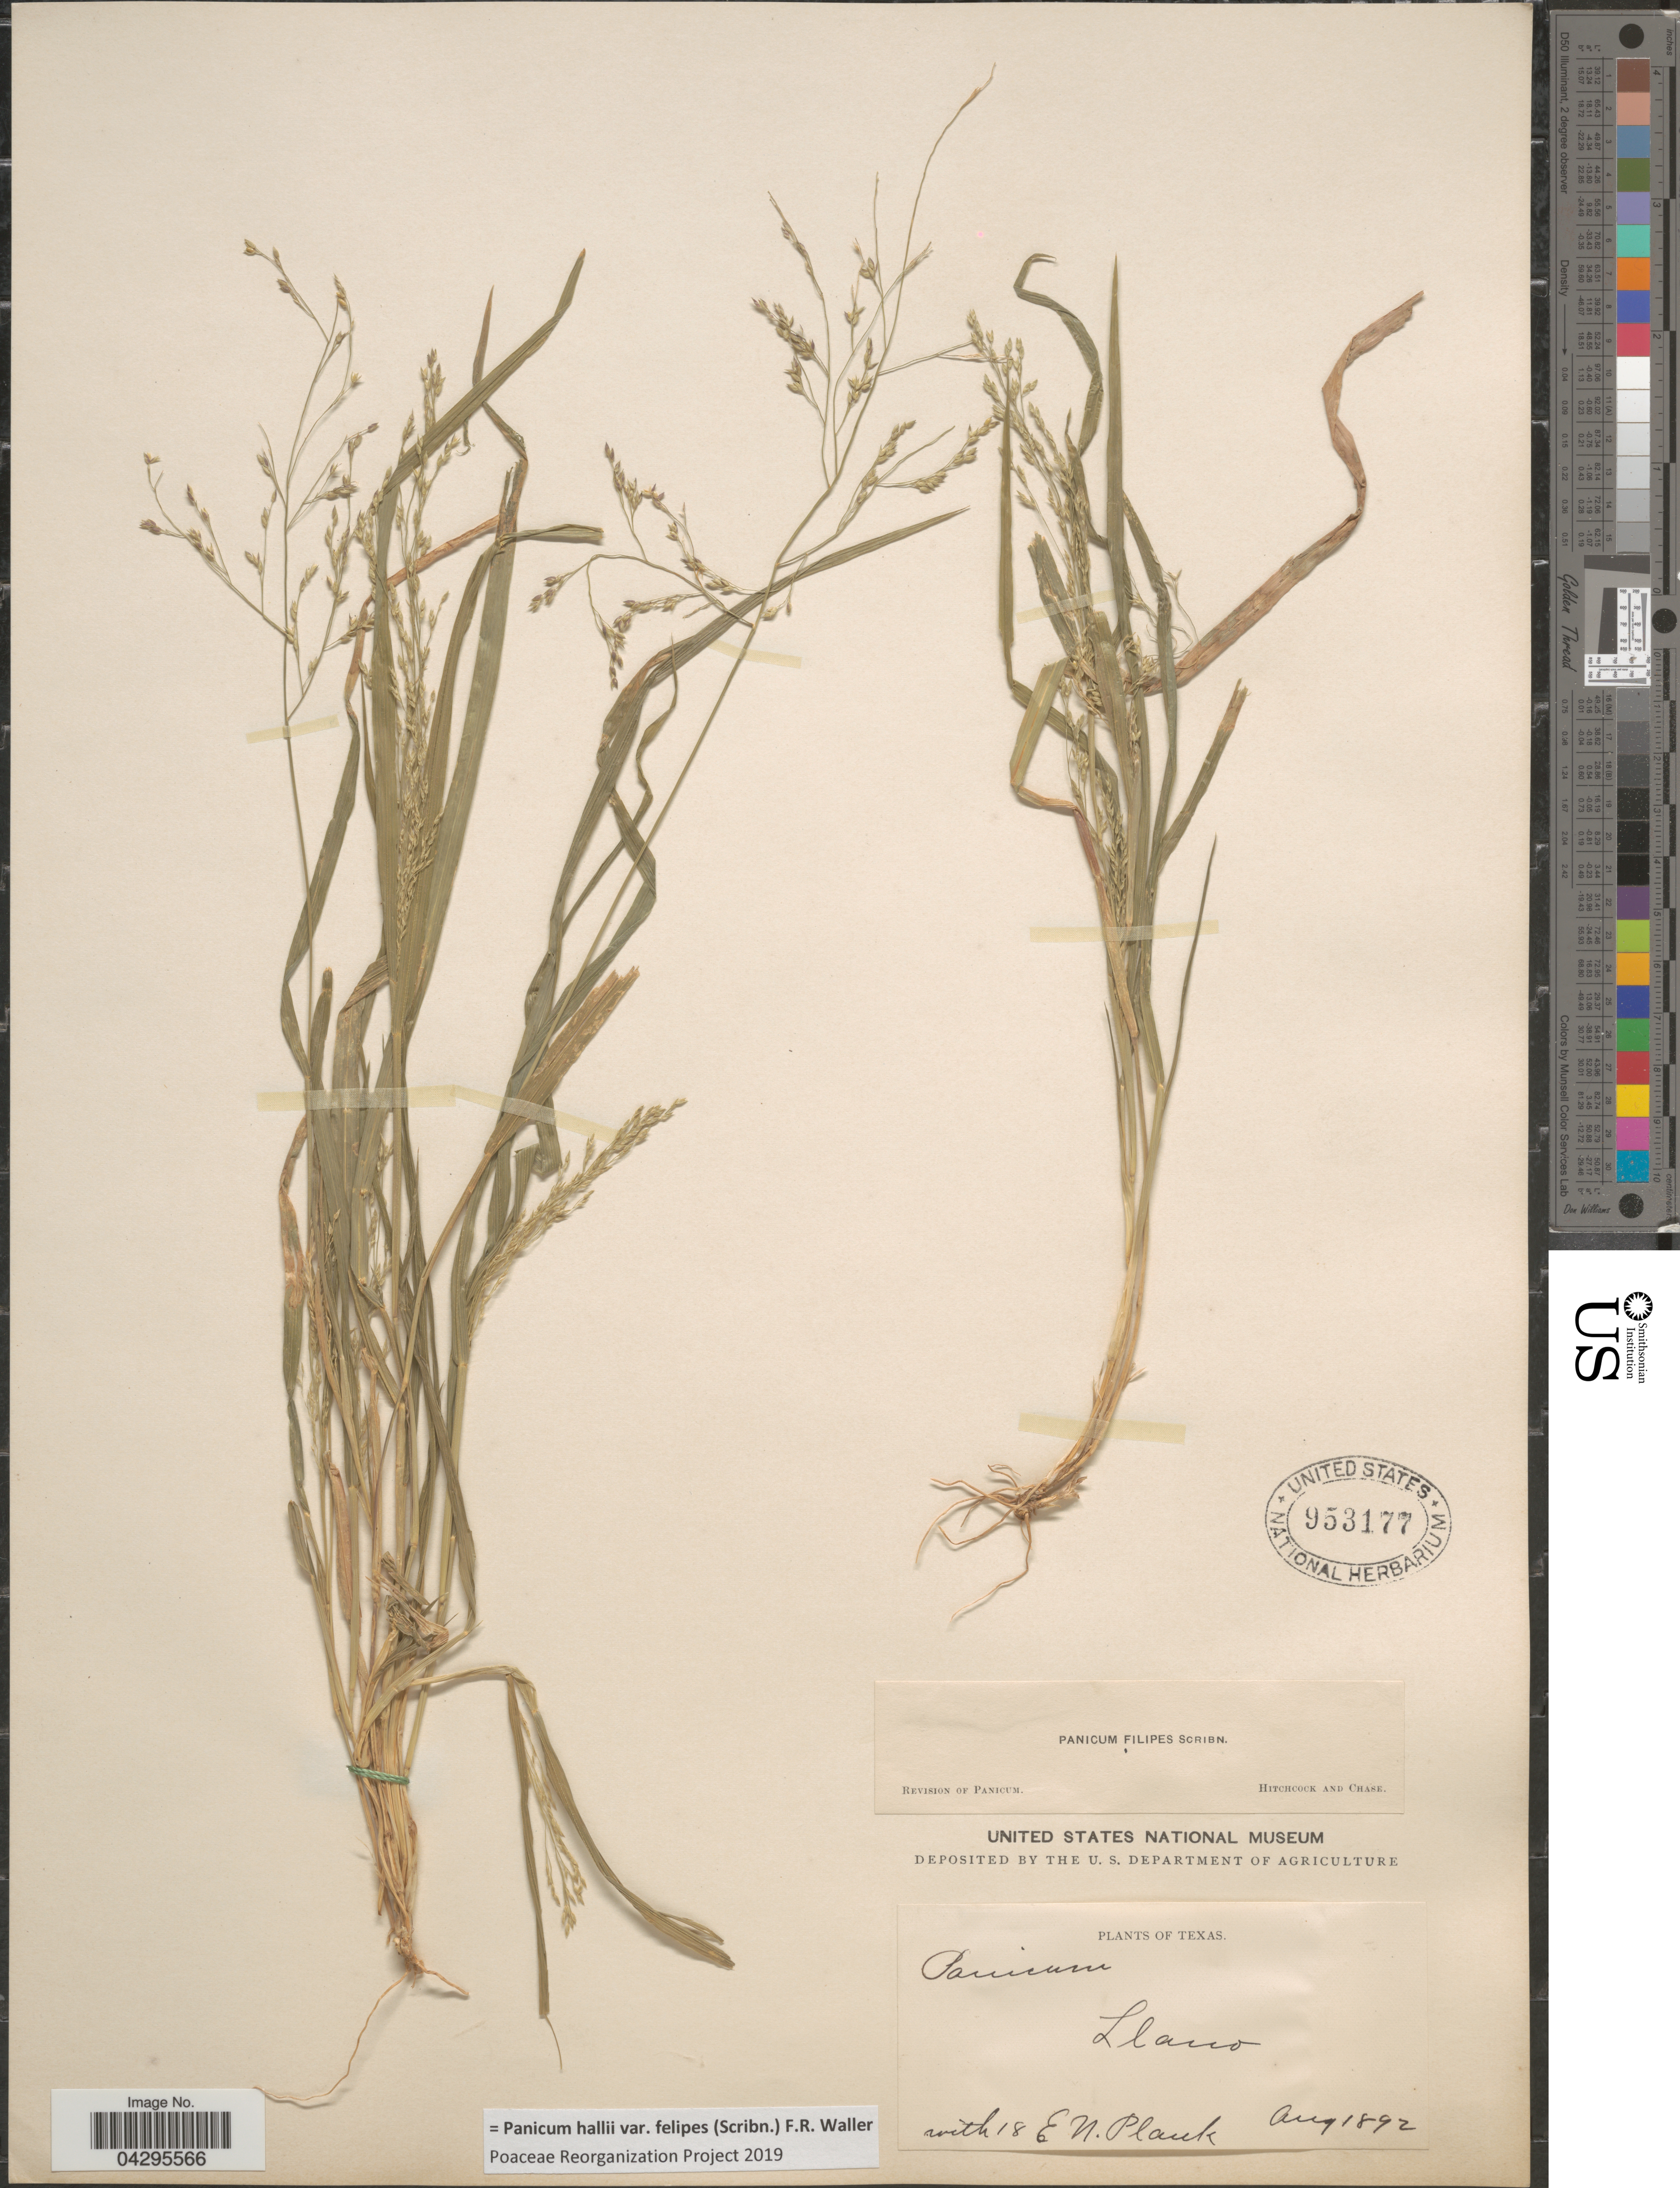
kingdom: Plantae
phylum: Tracheophyta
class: Liliopsida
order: Poales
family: Poaceae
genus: Panicum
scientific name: Panicum hallii var. felipes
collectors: E. Plank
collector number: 18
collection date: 1892-08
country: United States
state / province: Texas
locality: Llano.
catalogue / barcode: US 953177